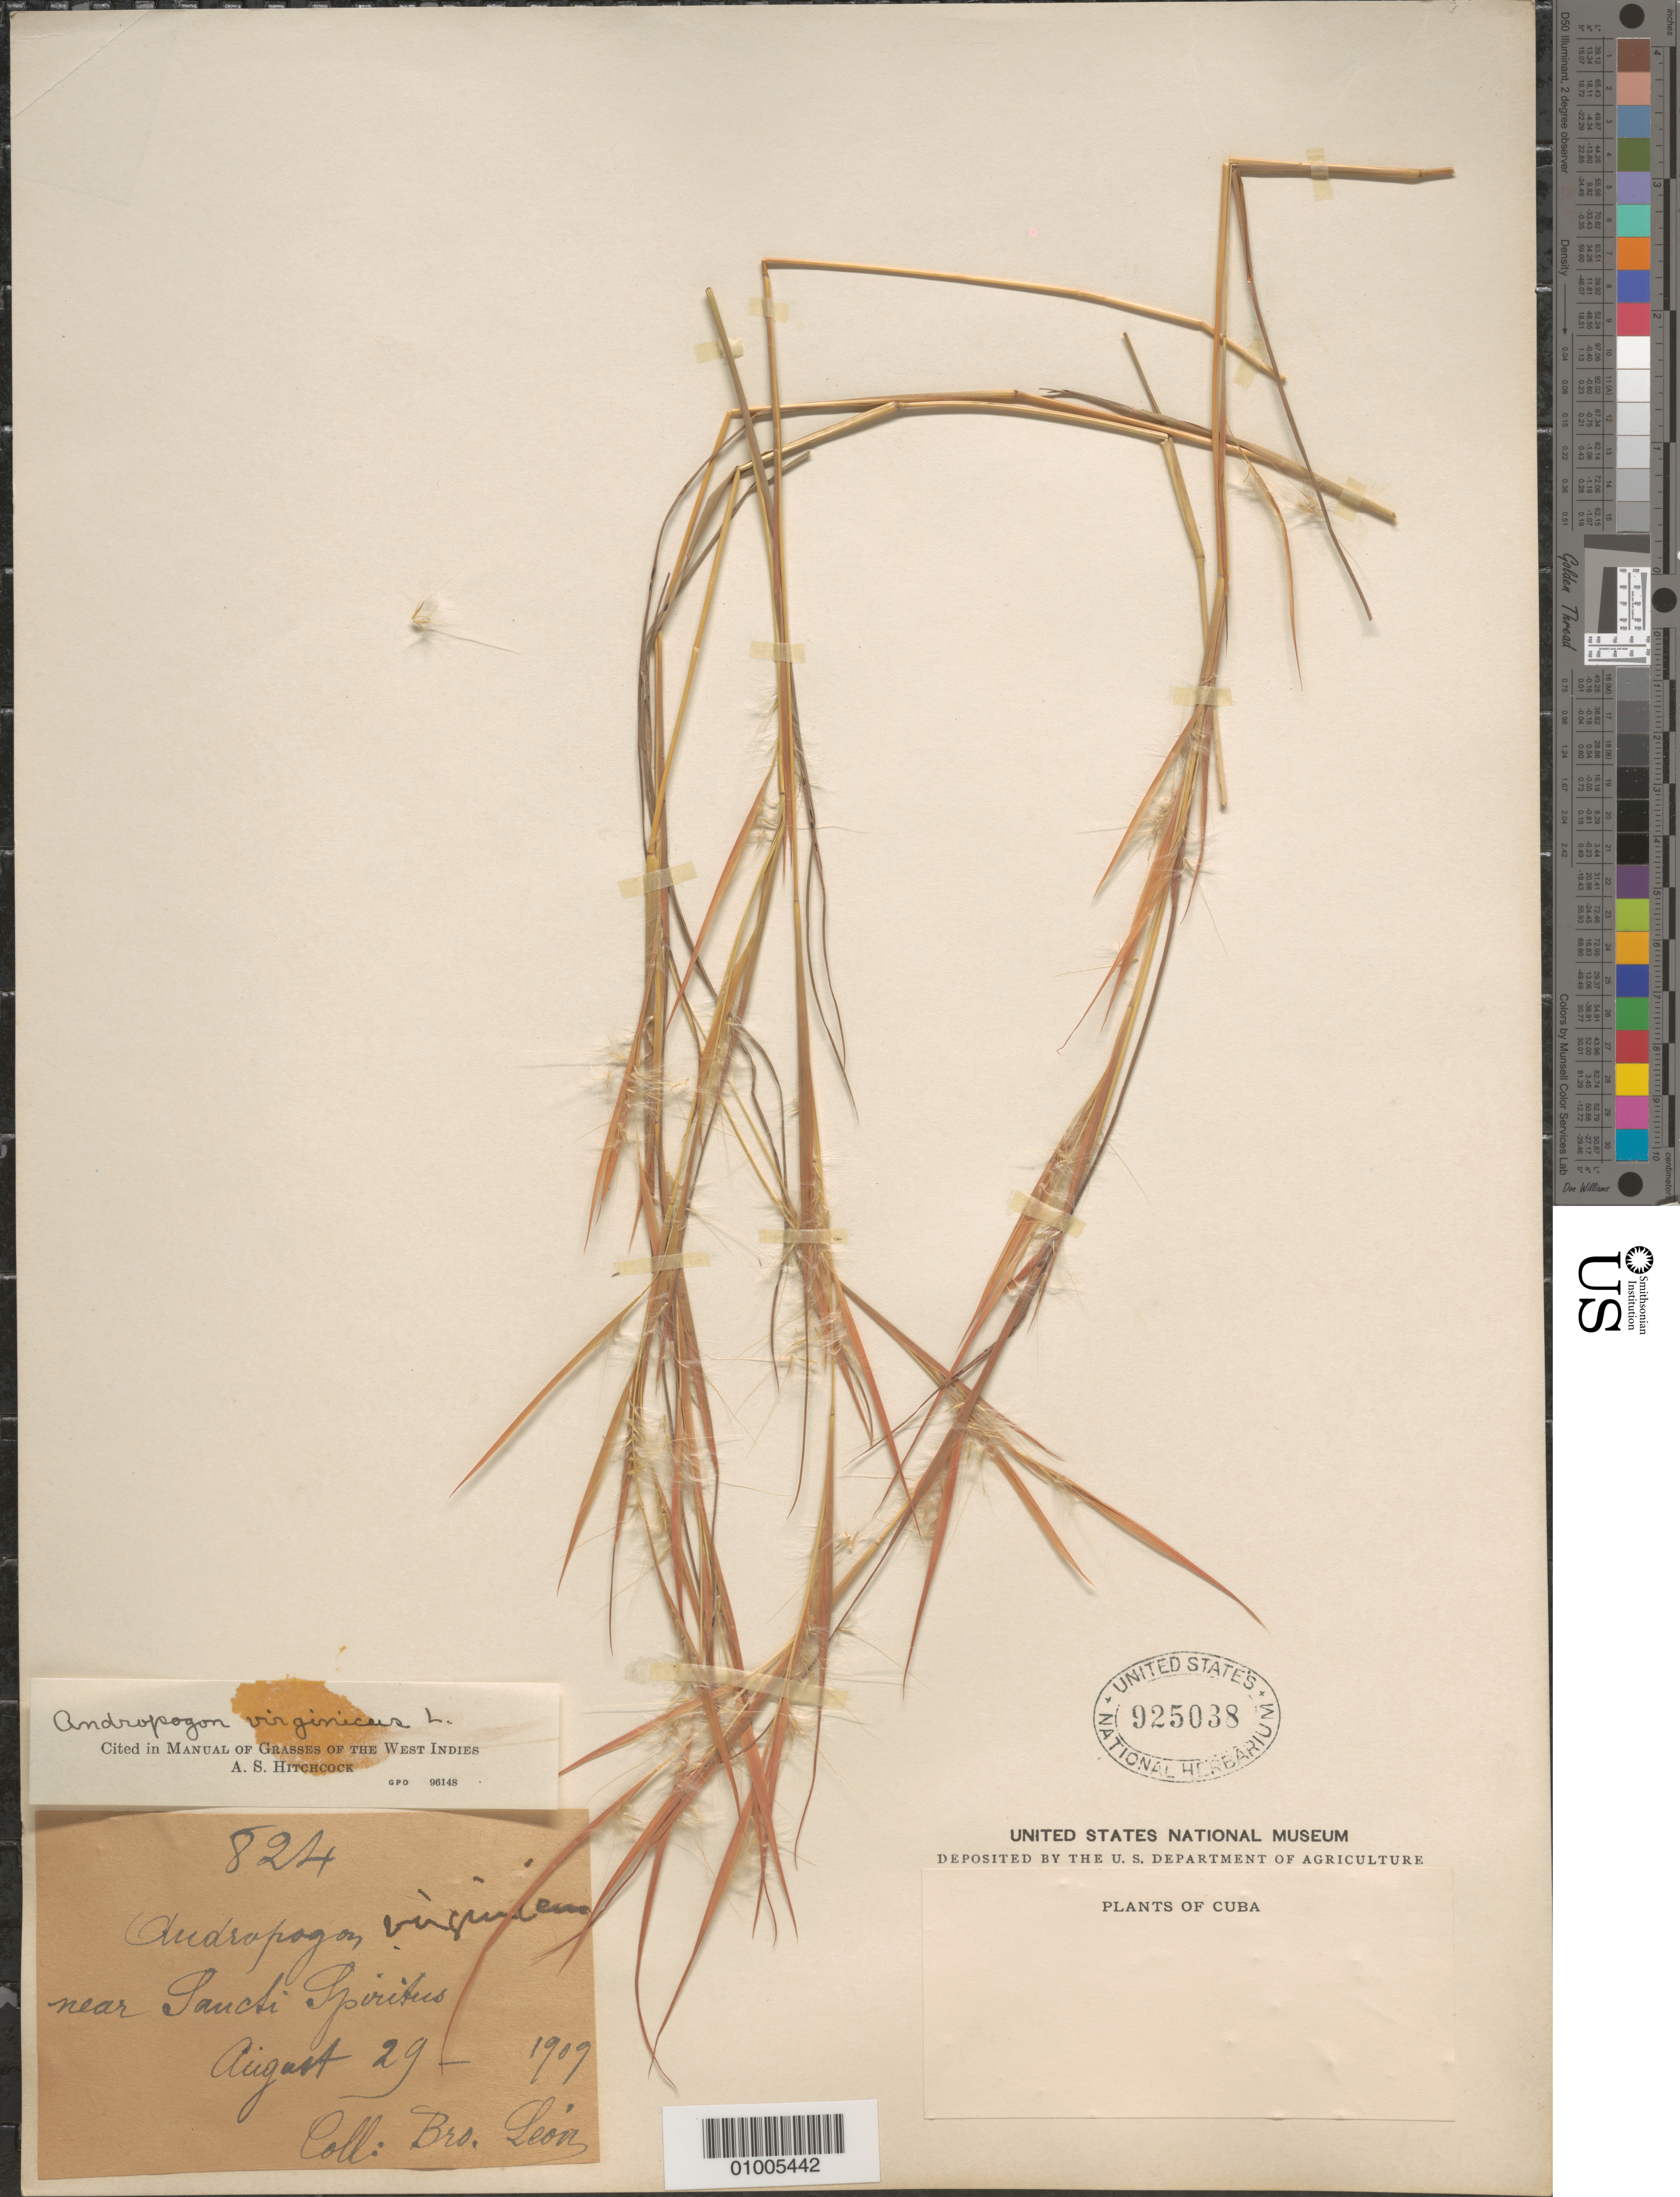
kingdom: Plantae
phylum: Tracheophyta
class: Liliopsida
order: Poales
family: Poaceae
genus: Andropogon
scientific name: Andropogon virginicus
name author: L.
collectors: Bro. León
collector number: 824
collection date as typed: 29 Aug 1909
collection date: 1909-08-29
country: Cuba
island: Cuba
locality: near Sanchi Spiritus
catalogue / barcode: US 925038